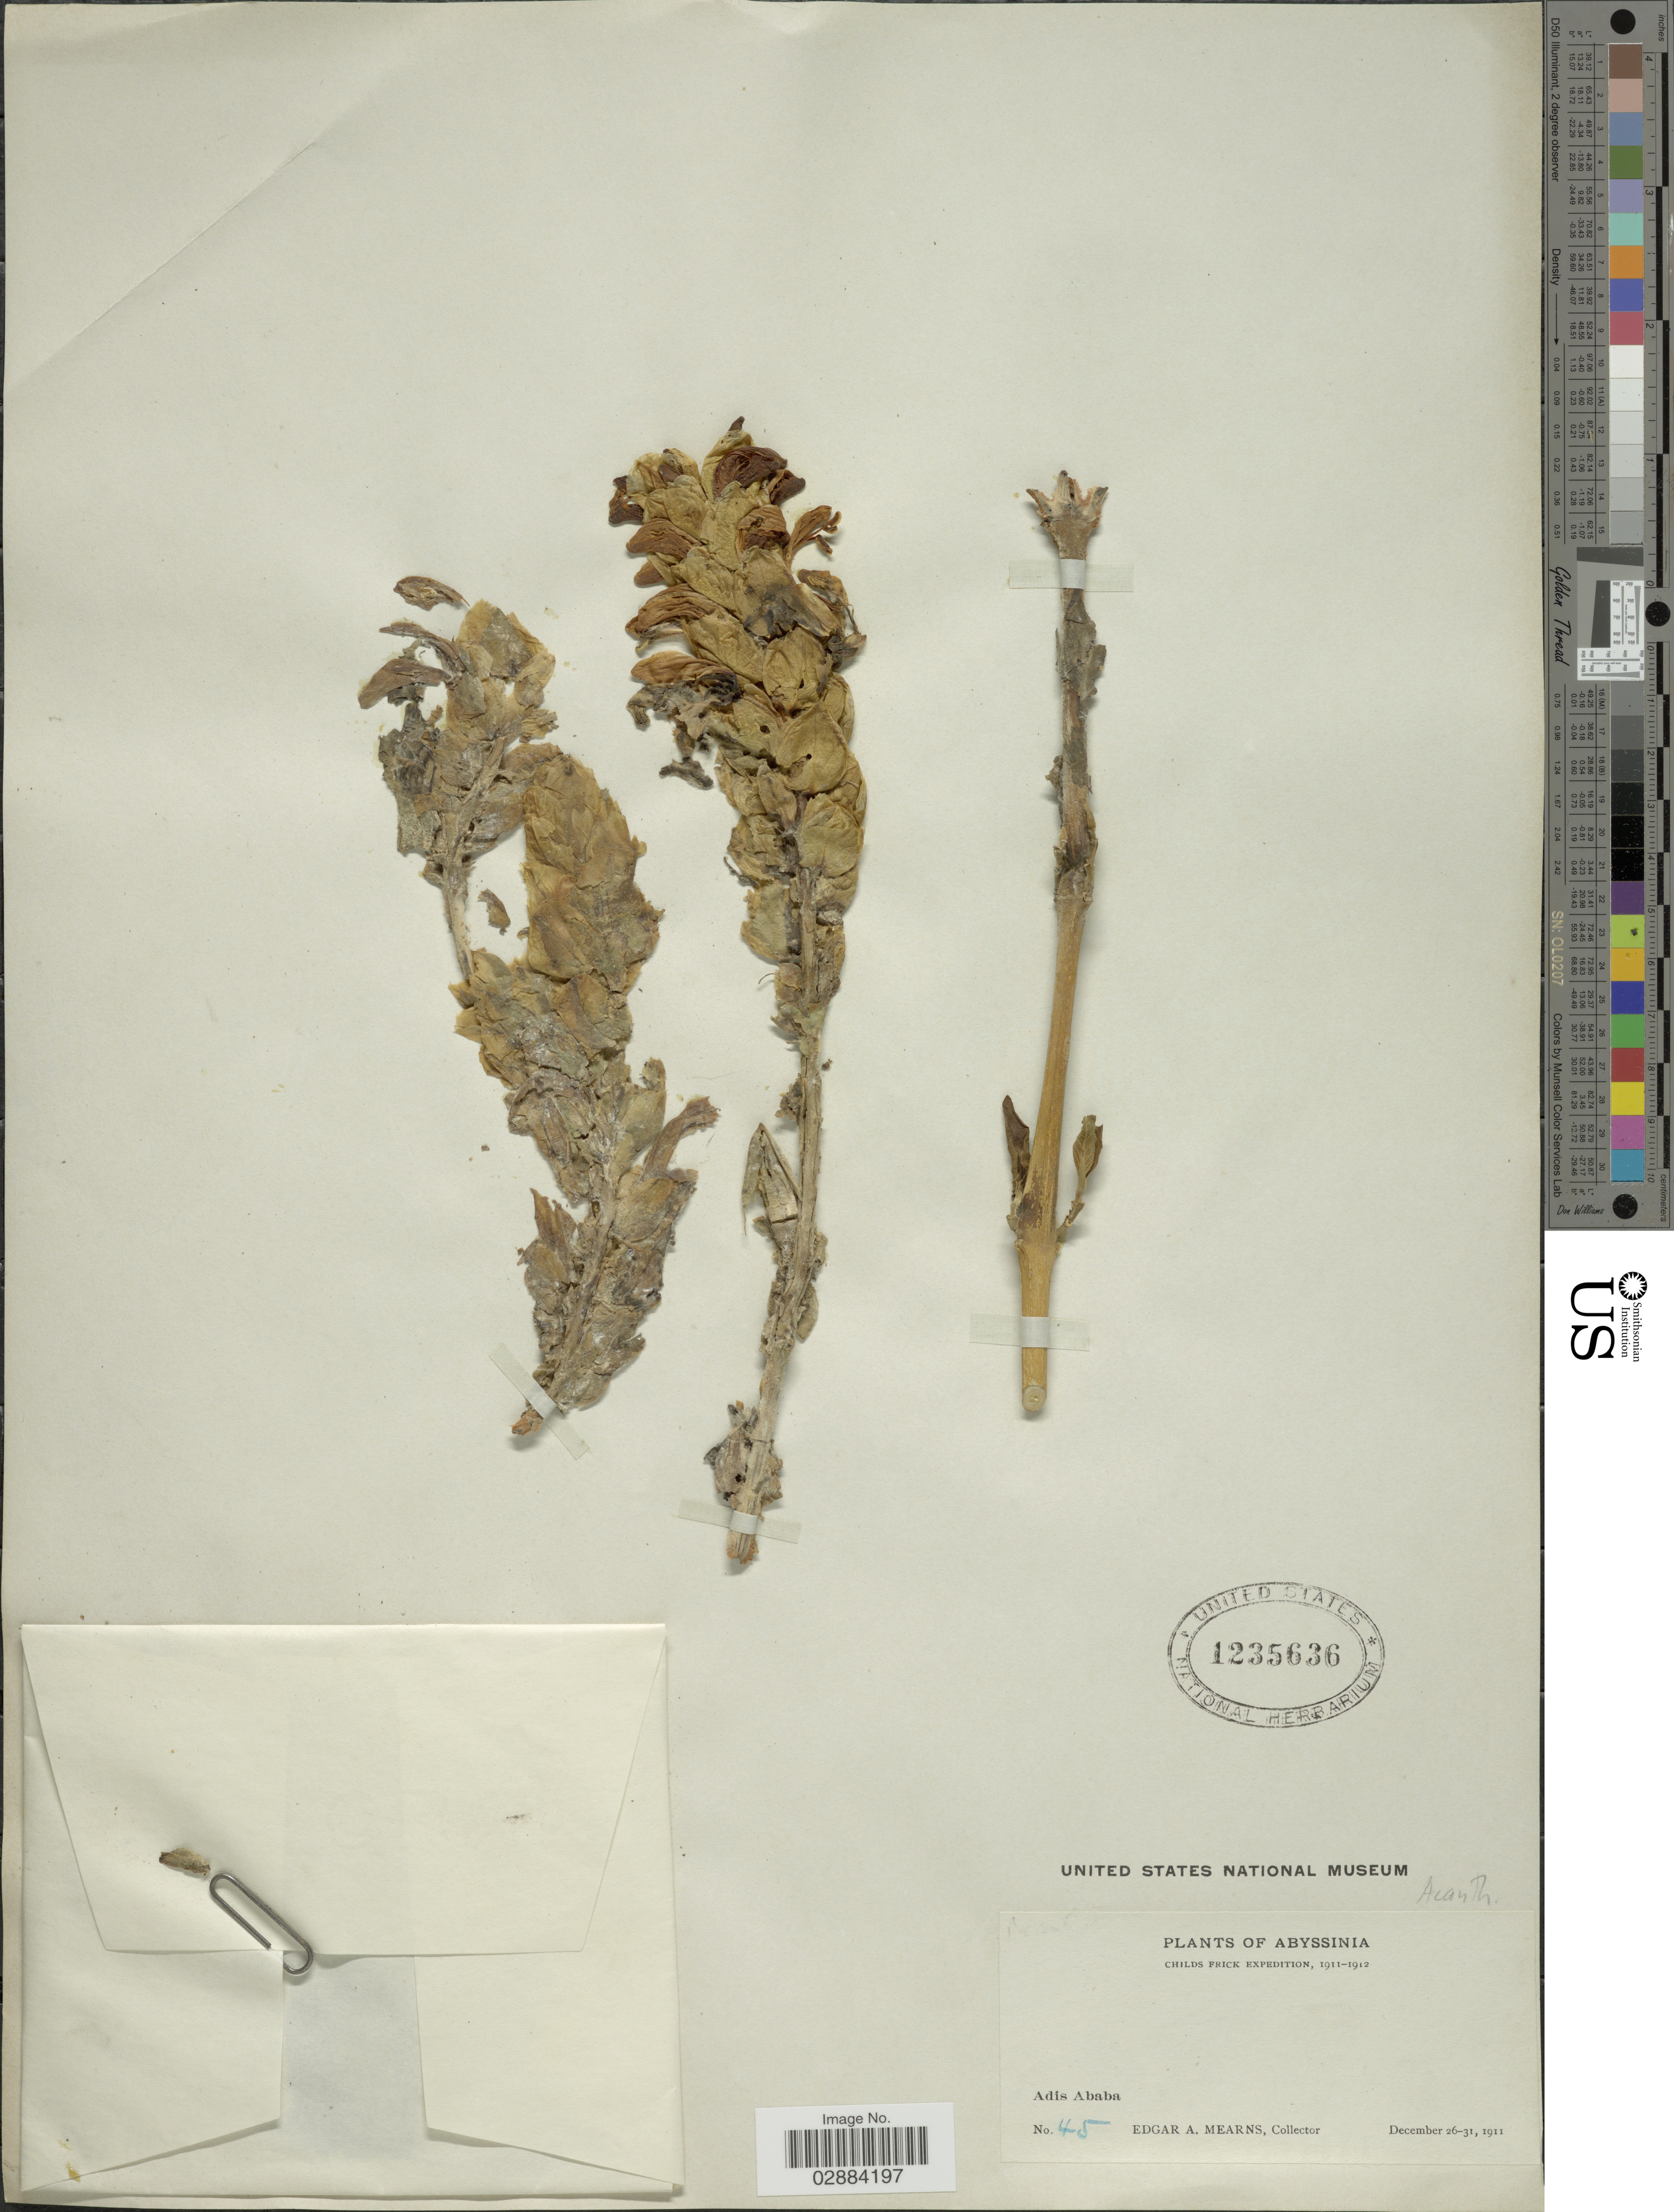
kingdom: Plantae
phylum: Tracheophyta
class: Magnoliopsida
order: Lamiales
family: Acanthaceae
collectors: E. A. Mearns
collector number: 45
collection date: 1911-12-26/1911-12-31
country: Ethiopia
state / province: Addis Ababa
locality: Childs Frick.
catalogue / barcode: US 1235636